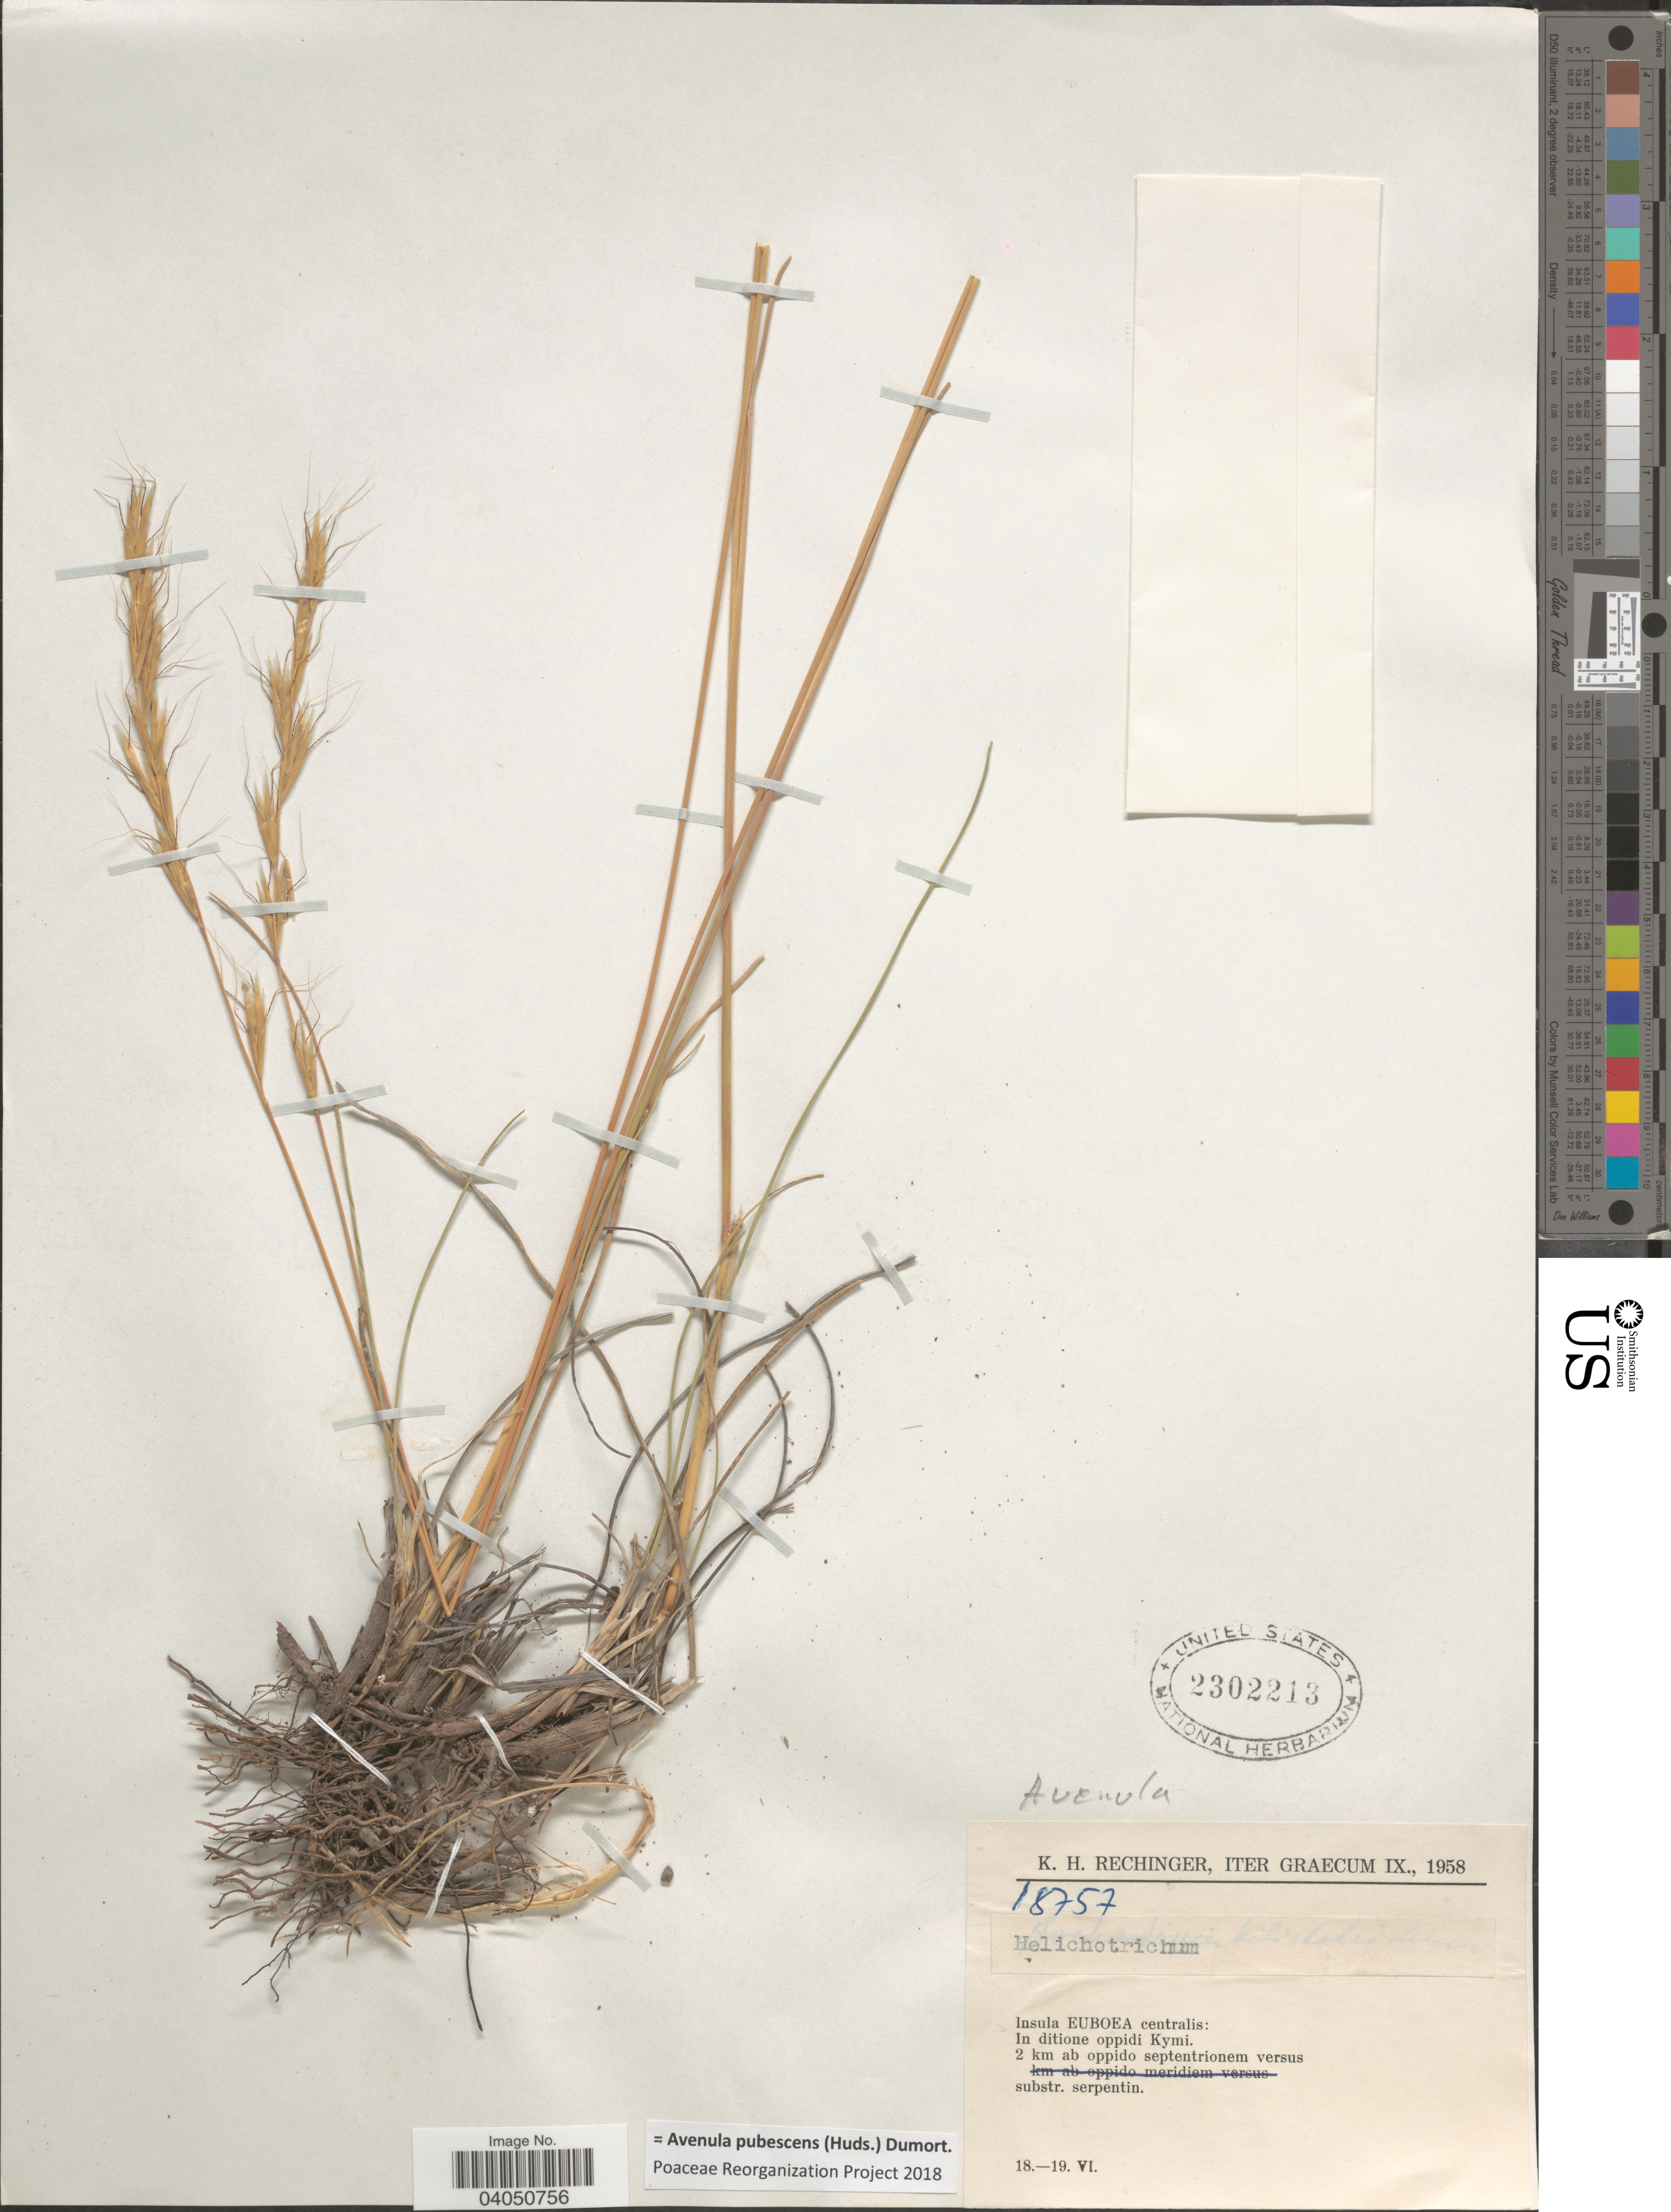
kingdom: Plantae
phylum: Tracheophyta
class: Liliopsida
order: Poales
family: Poaceae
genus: Avenula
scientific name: Avenula pubescens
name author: (Huds.) Dumort.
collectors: K. H. Rechinger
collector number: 18757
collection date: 1958-06-18/1958-06-19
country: Greece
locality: Iter Graecum. Insula Euboea centralis: In ditione oppidi Kymi. 2 km ab oppido septentrionem versus substr. serpentin.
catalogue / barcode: US 2302213